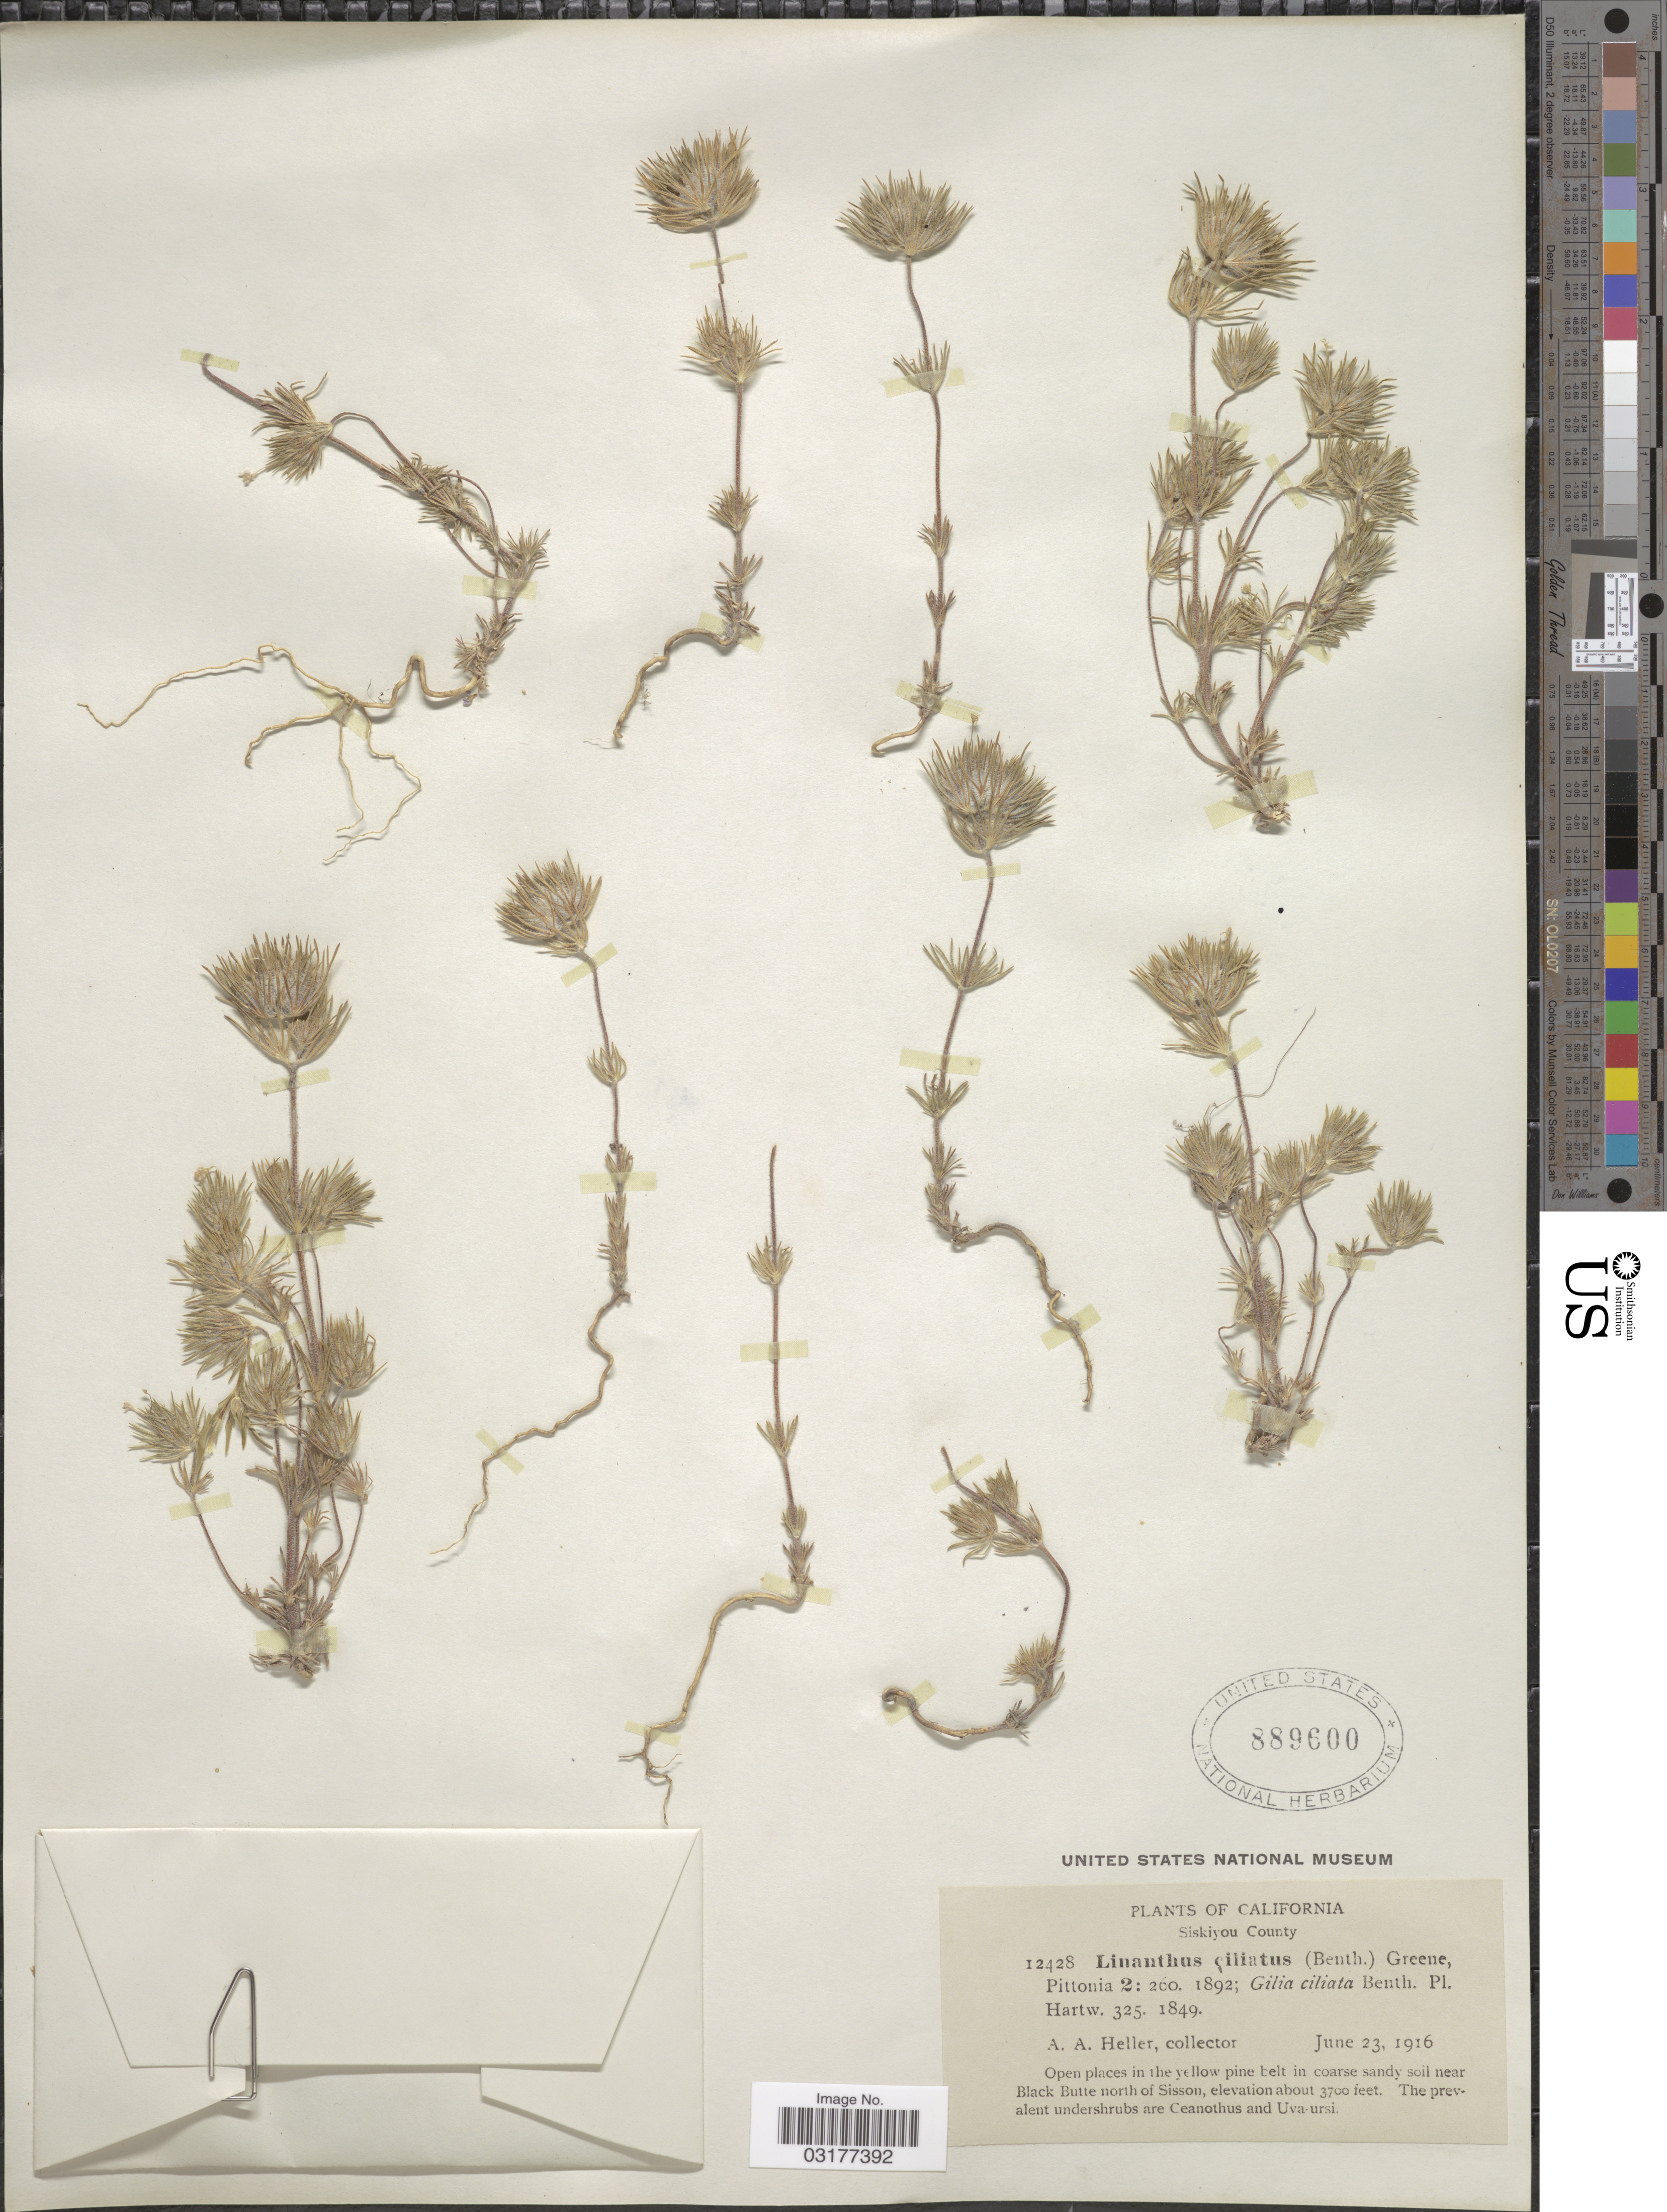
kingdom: Plantae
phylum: Tracheophyta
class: Magnoliopsida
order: Ericales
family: Polemoniaceae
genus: Leptosiphon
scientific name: Leptosiphon ciliatus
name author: (Benth.) Jeps.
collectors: A. A. Heller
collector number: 12428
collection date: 1916-06-23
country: United States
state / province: California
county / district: Siskiyou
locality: Siskiyou County. Near Black Butte north of Sisson.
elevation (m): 1128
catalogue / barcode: US 889600